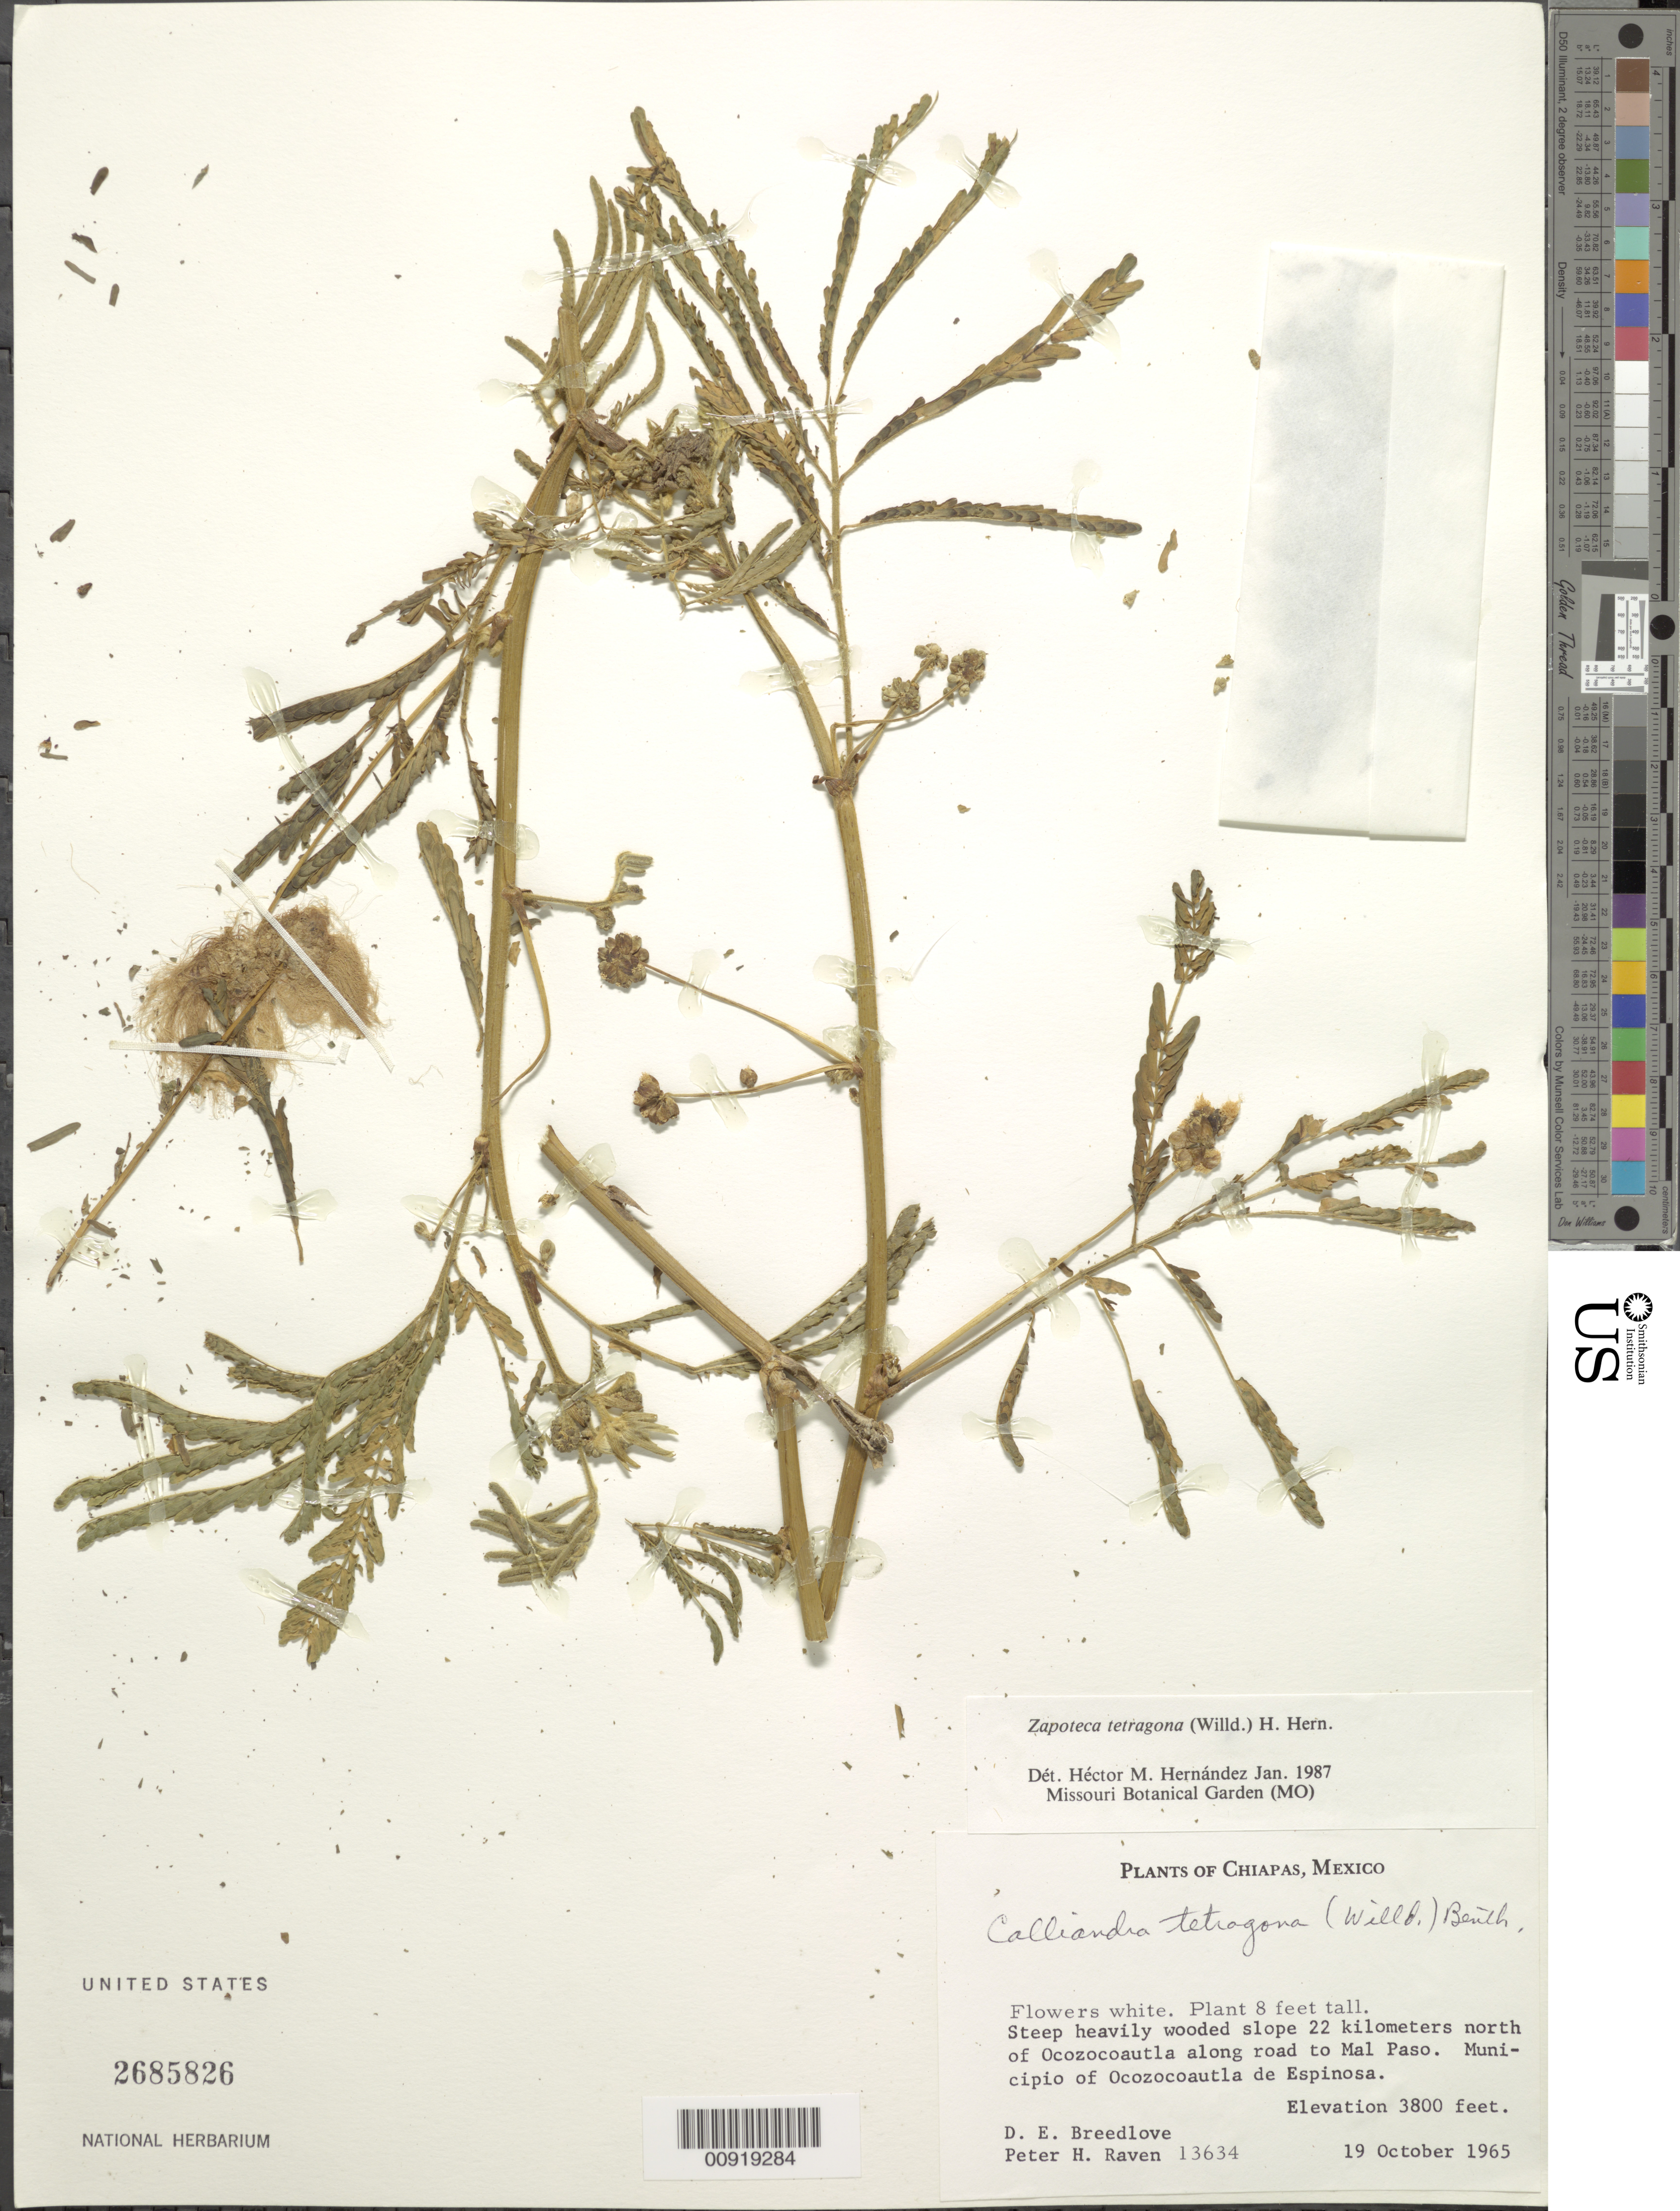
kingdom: Plantae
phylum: Tracheophyta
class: Magnoliopsida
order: Fabales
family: Fabaceae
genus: Zapoteca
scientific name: Zapoteca tetragona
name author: (Willd.) H.M. Hern.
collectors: D. E. Breedlove & P. H. Raven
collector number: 13634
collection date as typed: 19 Oct 1965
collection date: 1965-10-19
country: Mexico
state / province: Chiapas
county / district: Ocozocoautla de Espinosa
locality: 22 kilometers north of Ocozocoautla along road to Mal Paso. Municipio of Ocozocoautla de Espinosa, Chiapas.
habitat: Steep heavily wooded slope.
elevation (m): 1158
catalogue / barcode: US 2685826